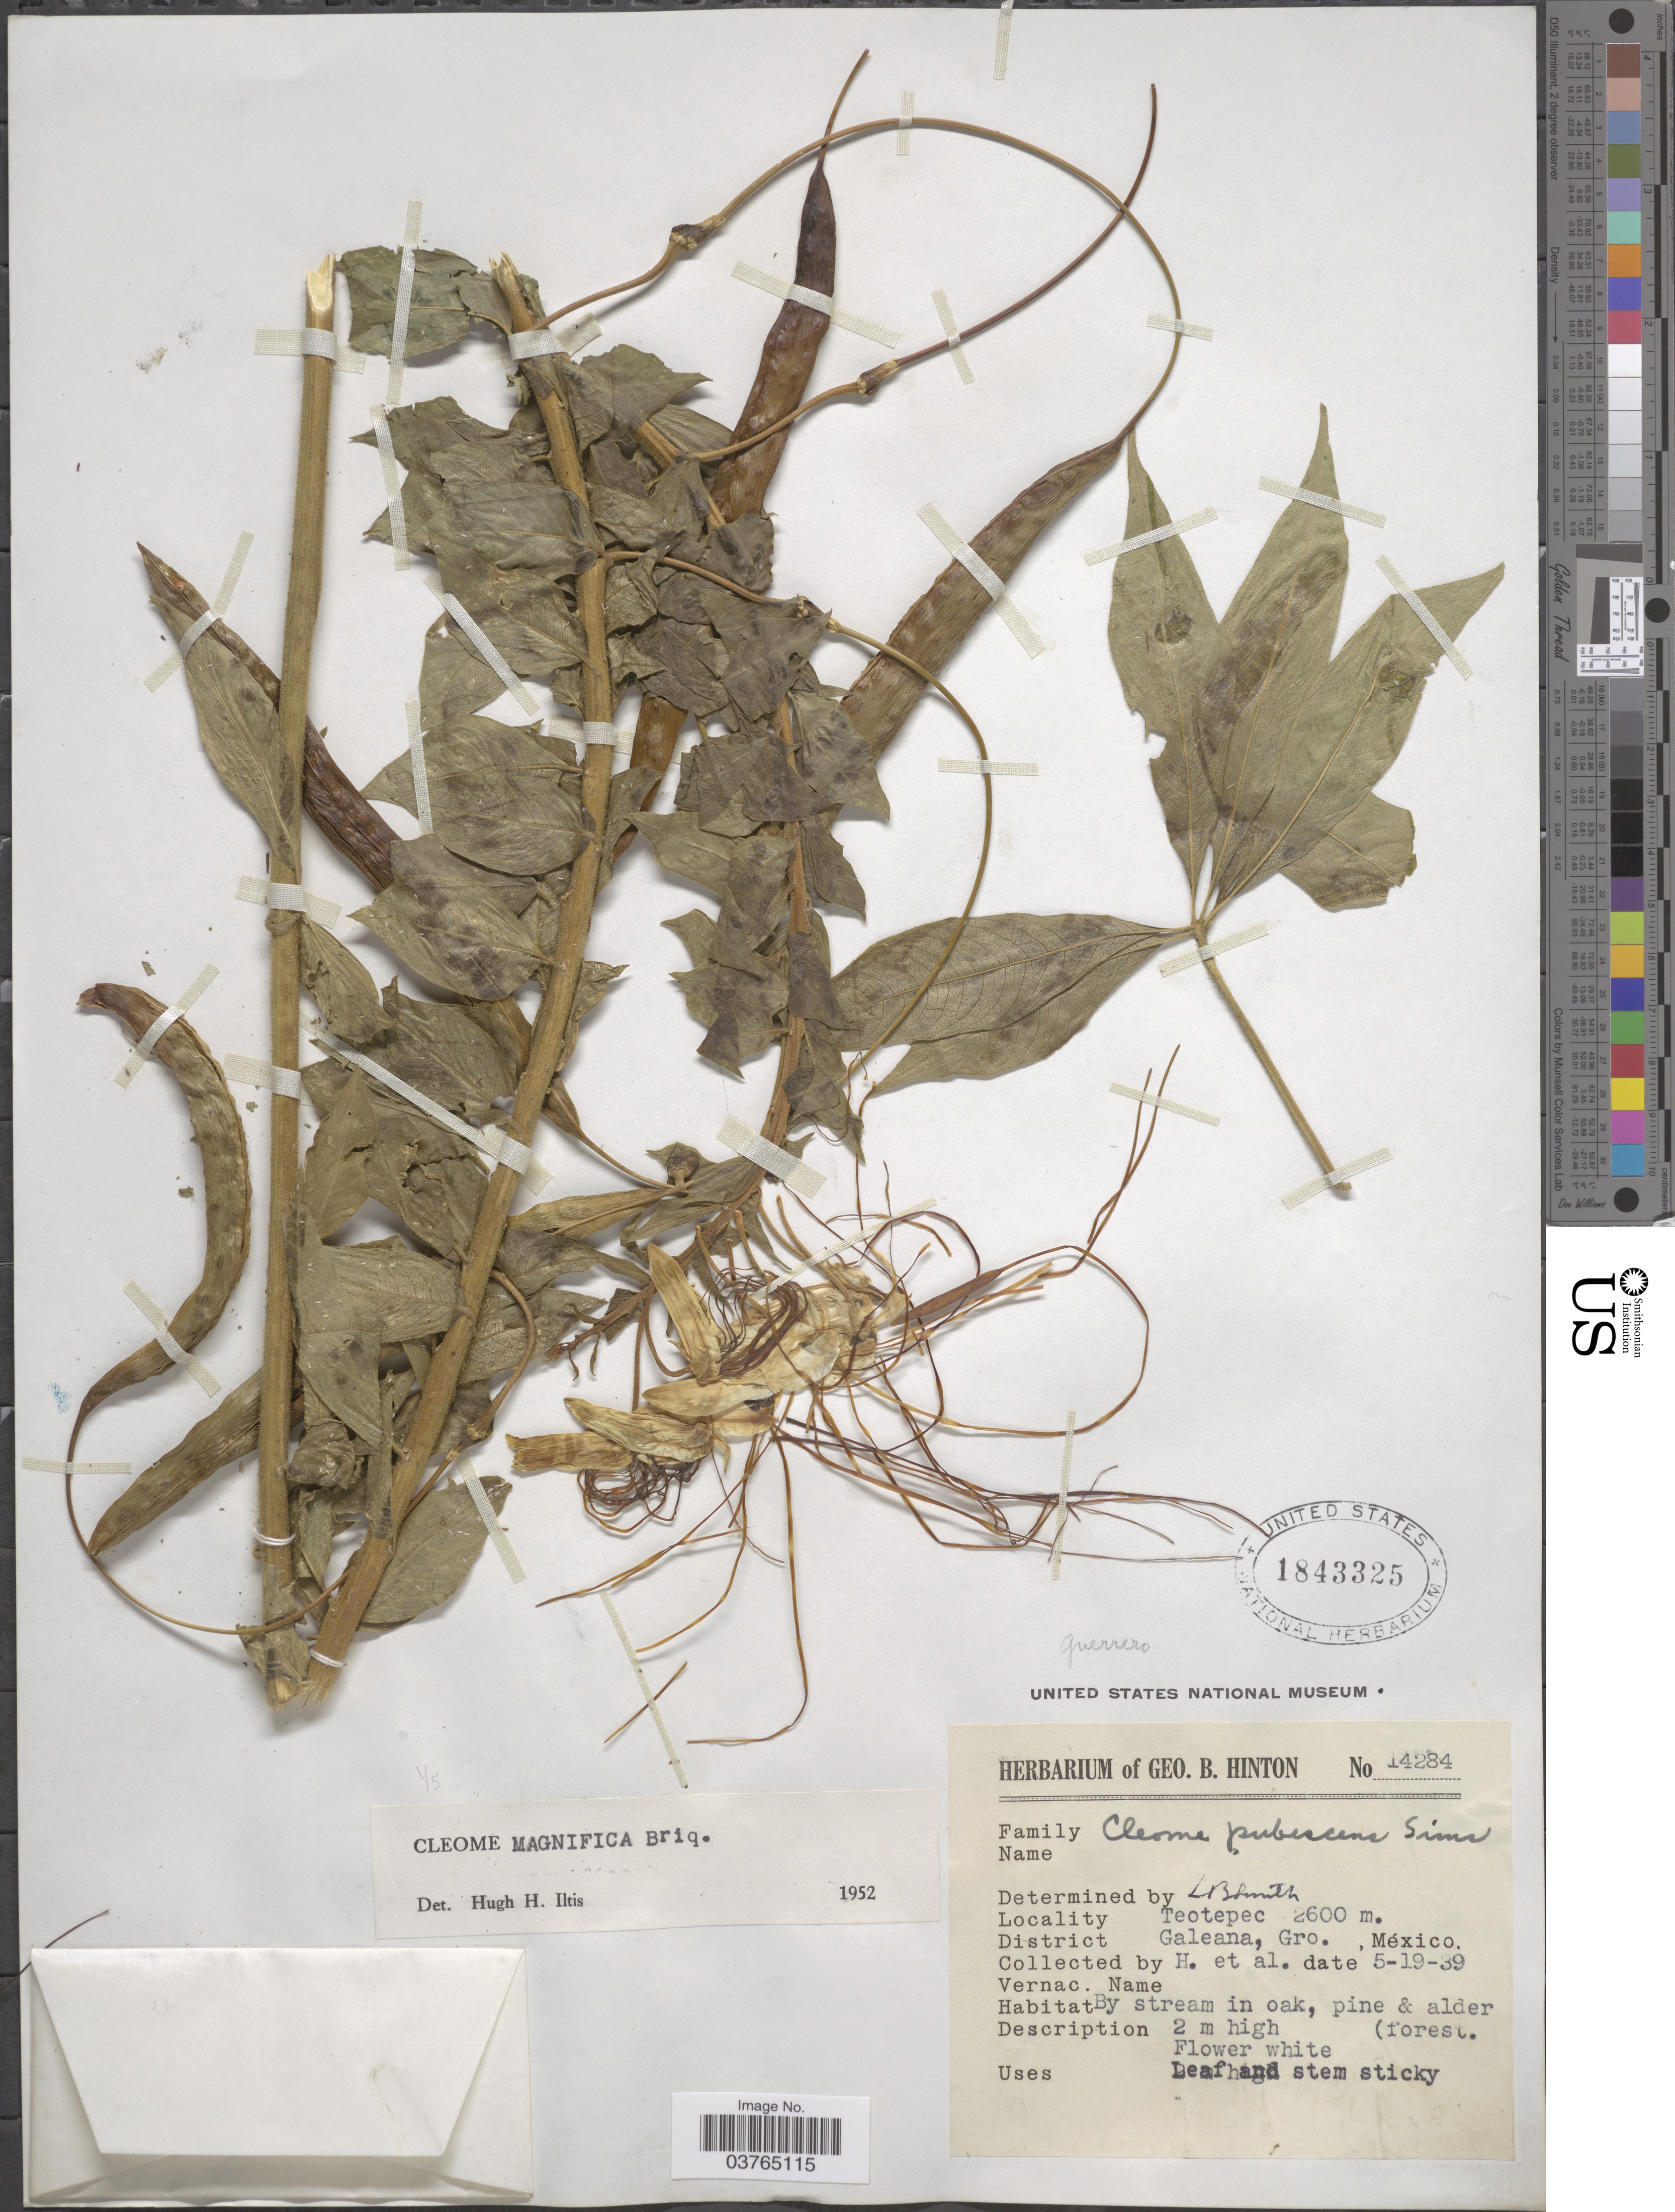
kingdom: Plantae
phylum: Tracheophyta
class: Magnoliopsida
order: Brassicales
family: Cleomaceae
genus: Andinocleome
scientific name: Andinocleome magnifica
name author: (Briq.) Iltis & Cochrane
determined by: Strong, M. T., (US), Smithsonian Institution - National Museum of Natural History (UNITED STATES)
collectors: G. B. Hinton & et al.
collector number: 14284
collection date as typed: Transcribed d/m/y: 19/5/39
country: Mexico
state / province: Guerrero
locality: Teotepec. District Galeana.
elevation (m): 2600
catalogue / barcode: US 1843325